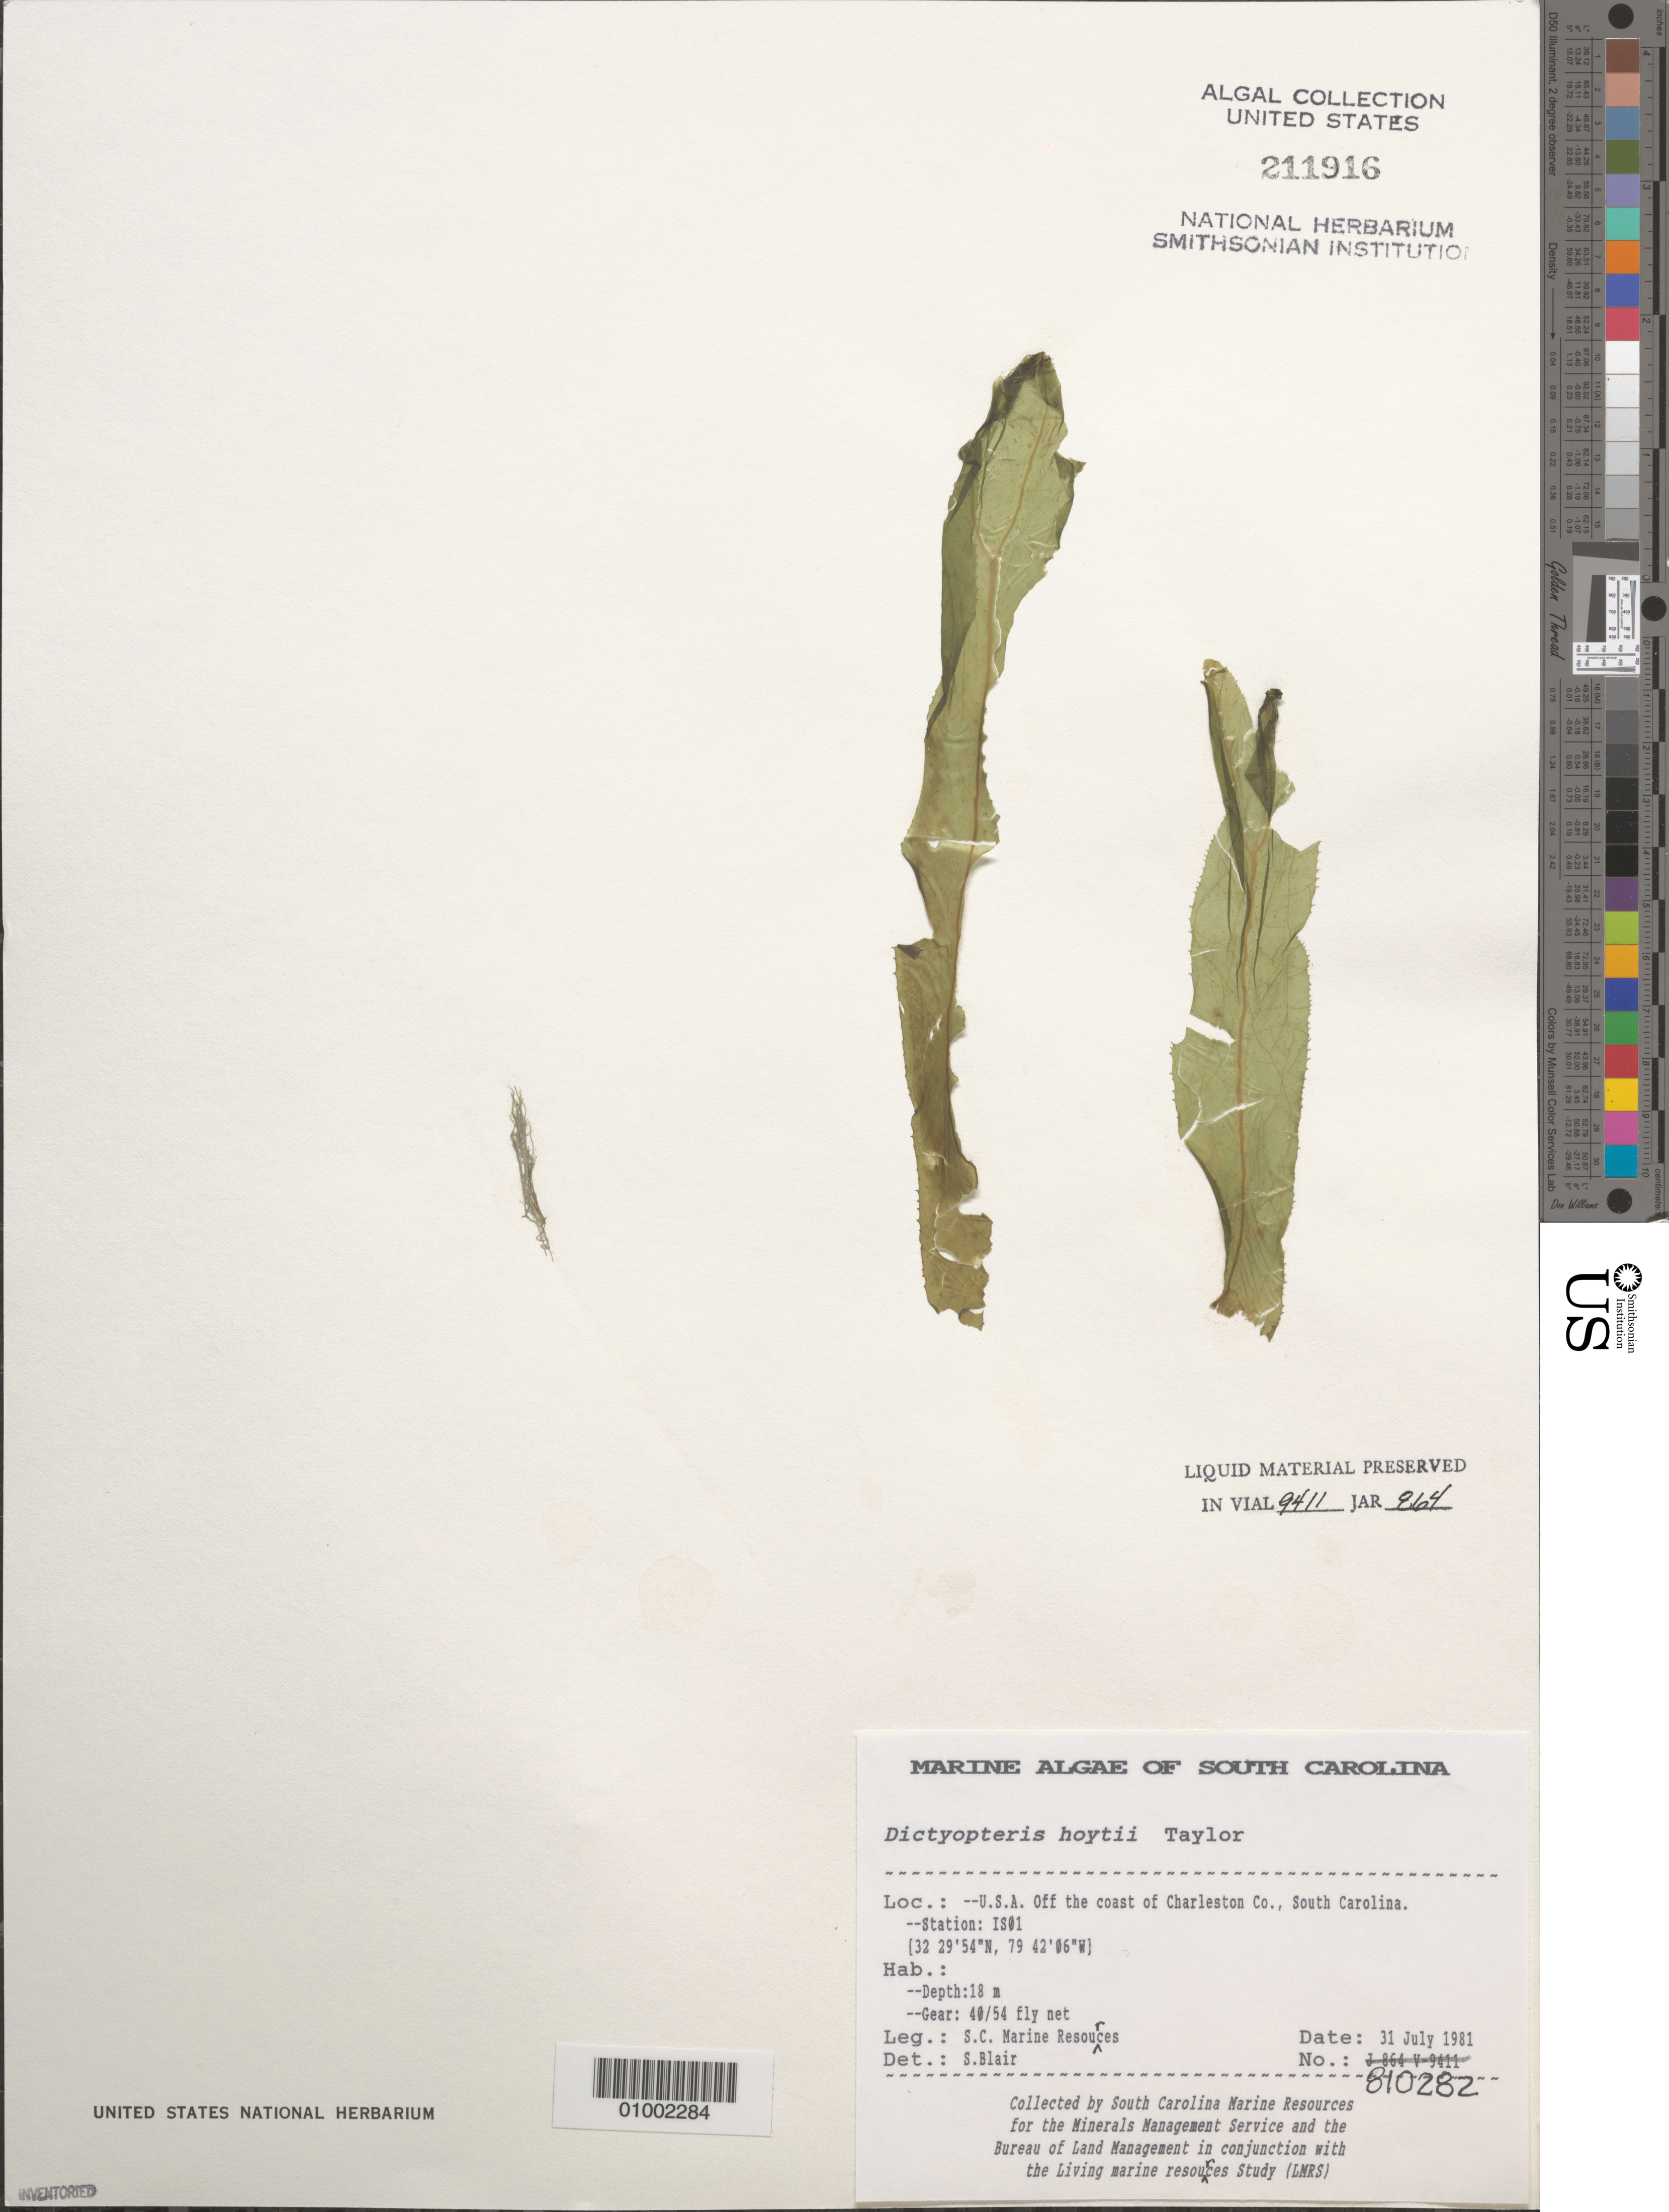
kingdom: Chromista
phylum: Ochrophyta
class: Phaeophyceae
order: Dictyotales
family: Dictyotaceae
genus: Dictyopteris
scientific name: Dictyopteris hoytii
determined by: Blair, S. M.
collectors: South Carolina Marine Resources for BLM/MMS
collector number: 810282 (Station IS01)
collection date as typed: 31 Jul 1981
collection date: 1981-07-31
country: United States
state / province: South Carolina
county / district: Charleston County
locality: Off coast of Charleston County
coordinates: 32 29'54"N, 79 42'06"W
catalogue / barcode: US 211916